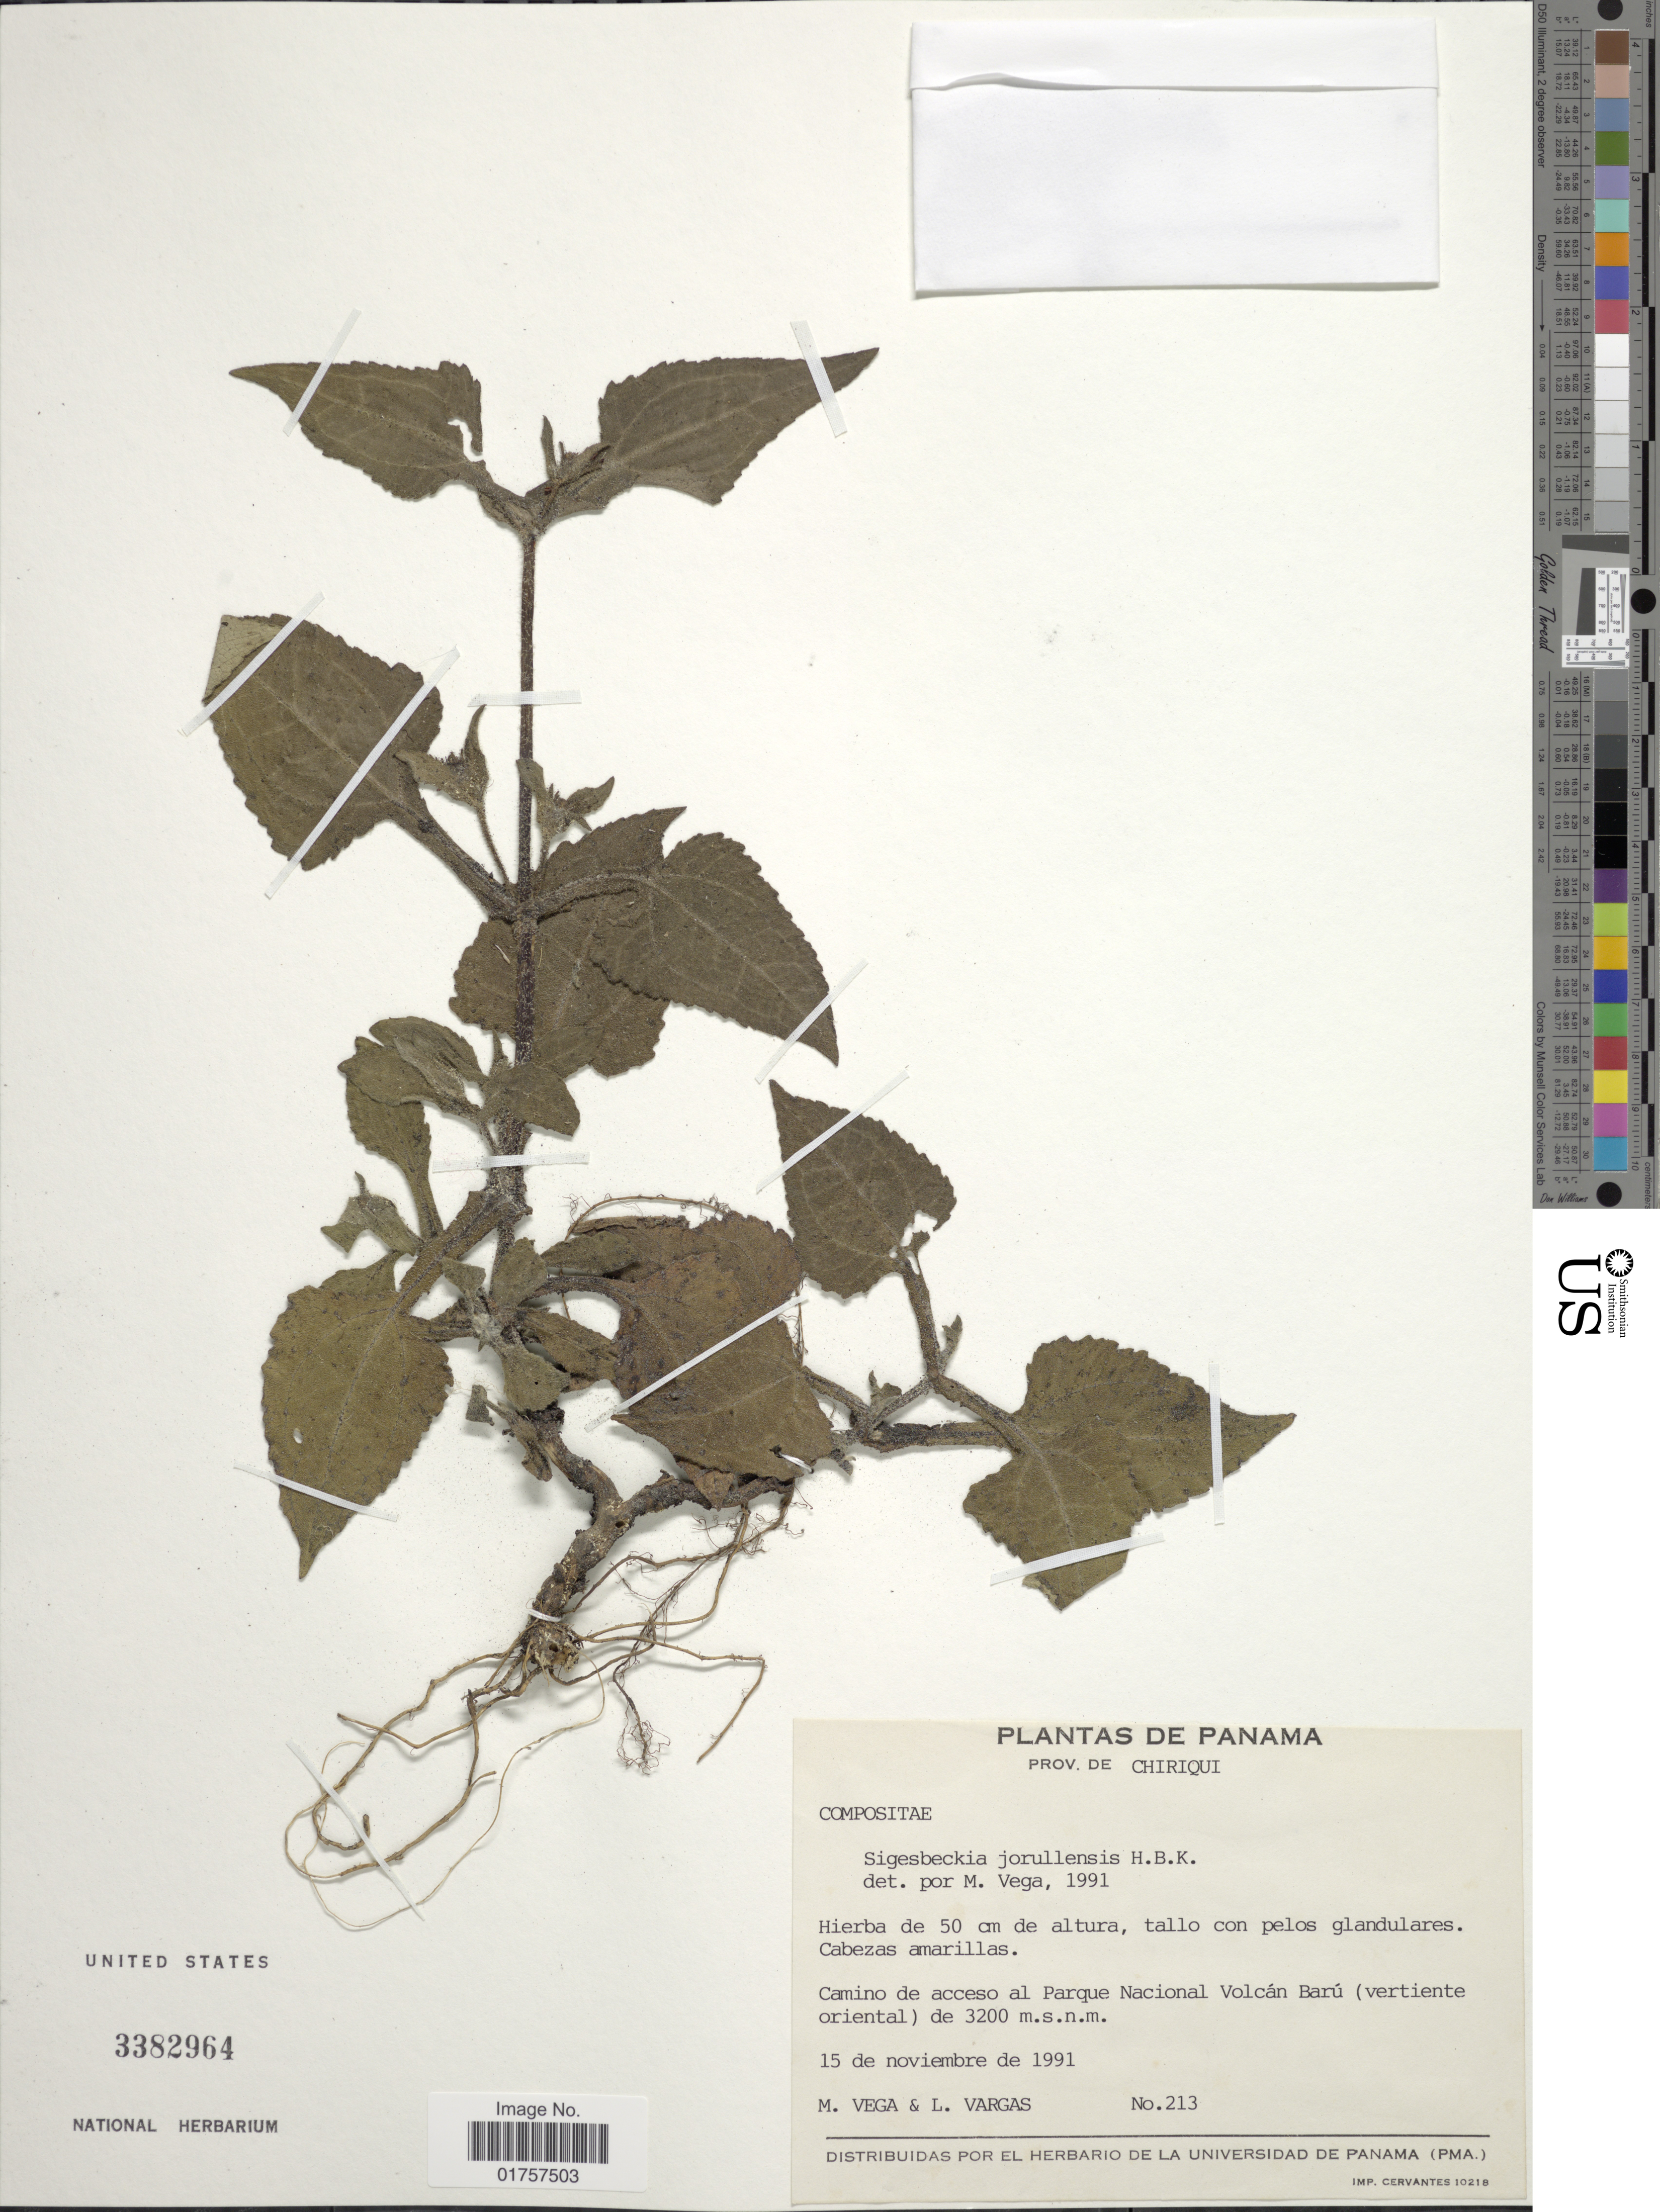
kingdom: Plantae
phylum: Tracheophyta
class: Magnoliopsida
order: Asterales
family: Asteraceae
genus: Sigesbeckia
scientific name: Sigesbeckia jorullensis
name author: Kunth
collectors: M. Vega & L. Vargas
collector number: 213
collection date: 1991-11-15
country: Panama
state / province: Chiriqui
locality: Camino de acceso al Parque Nacional Volcán Barú (vertiente oriental)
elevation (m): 3200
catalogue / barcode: US 3382964